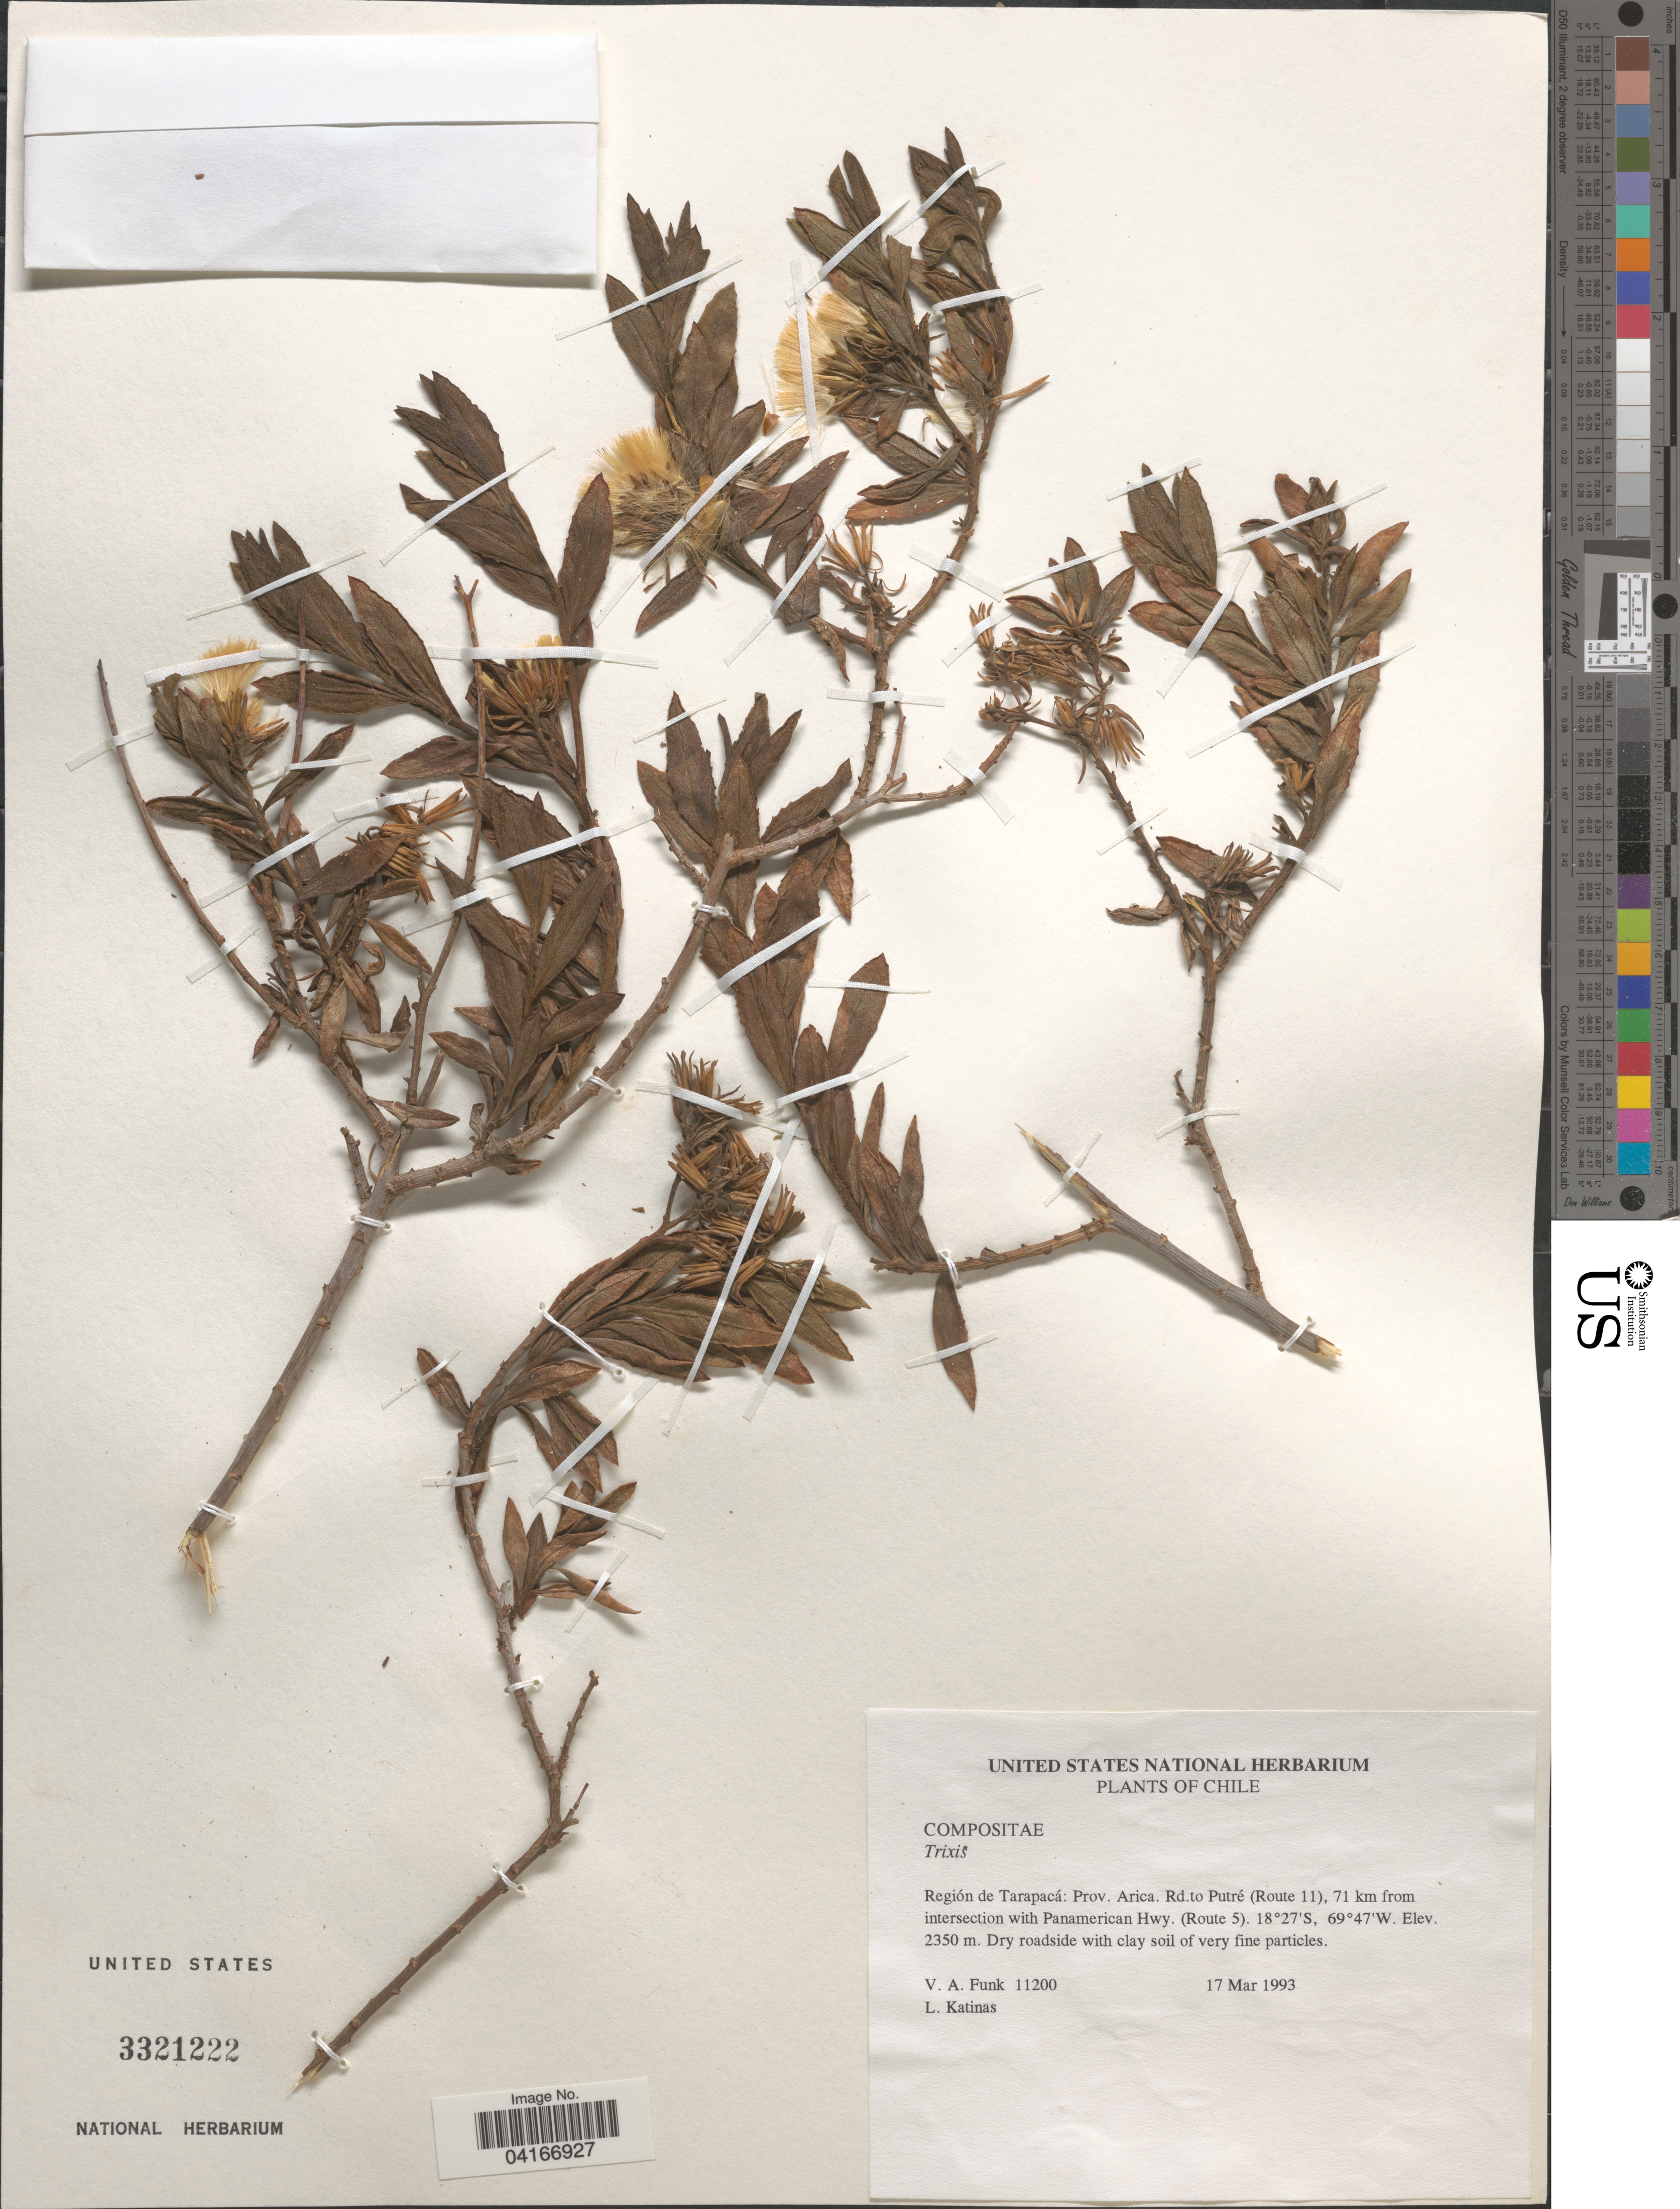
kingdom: Plantae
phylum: Tracheophyta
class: Magnoliopsida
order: Asterales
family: Asteraceae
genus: Trixis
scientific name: Trixis sp.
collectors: V. Funk & L. Katinas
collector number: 11200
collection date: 1993-03-17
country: Chile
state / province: Tarapacá (I)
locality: Región de Tarapacá: Prov. Arica. Rd. to Putré (Route 11), 71 km from intersection with Panamerican Hwy. (Route 5).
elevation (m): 2350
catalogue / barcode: US 3321222